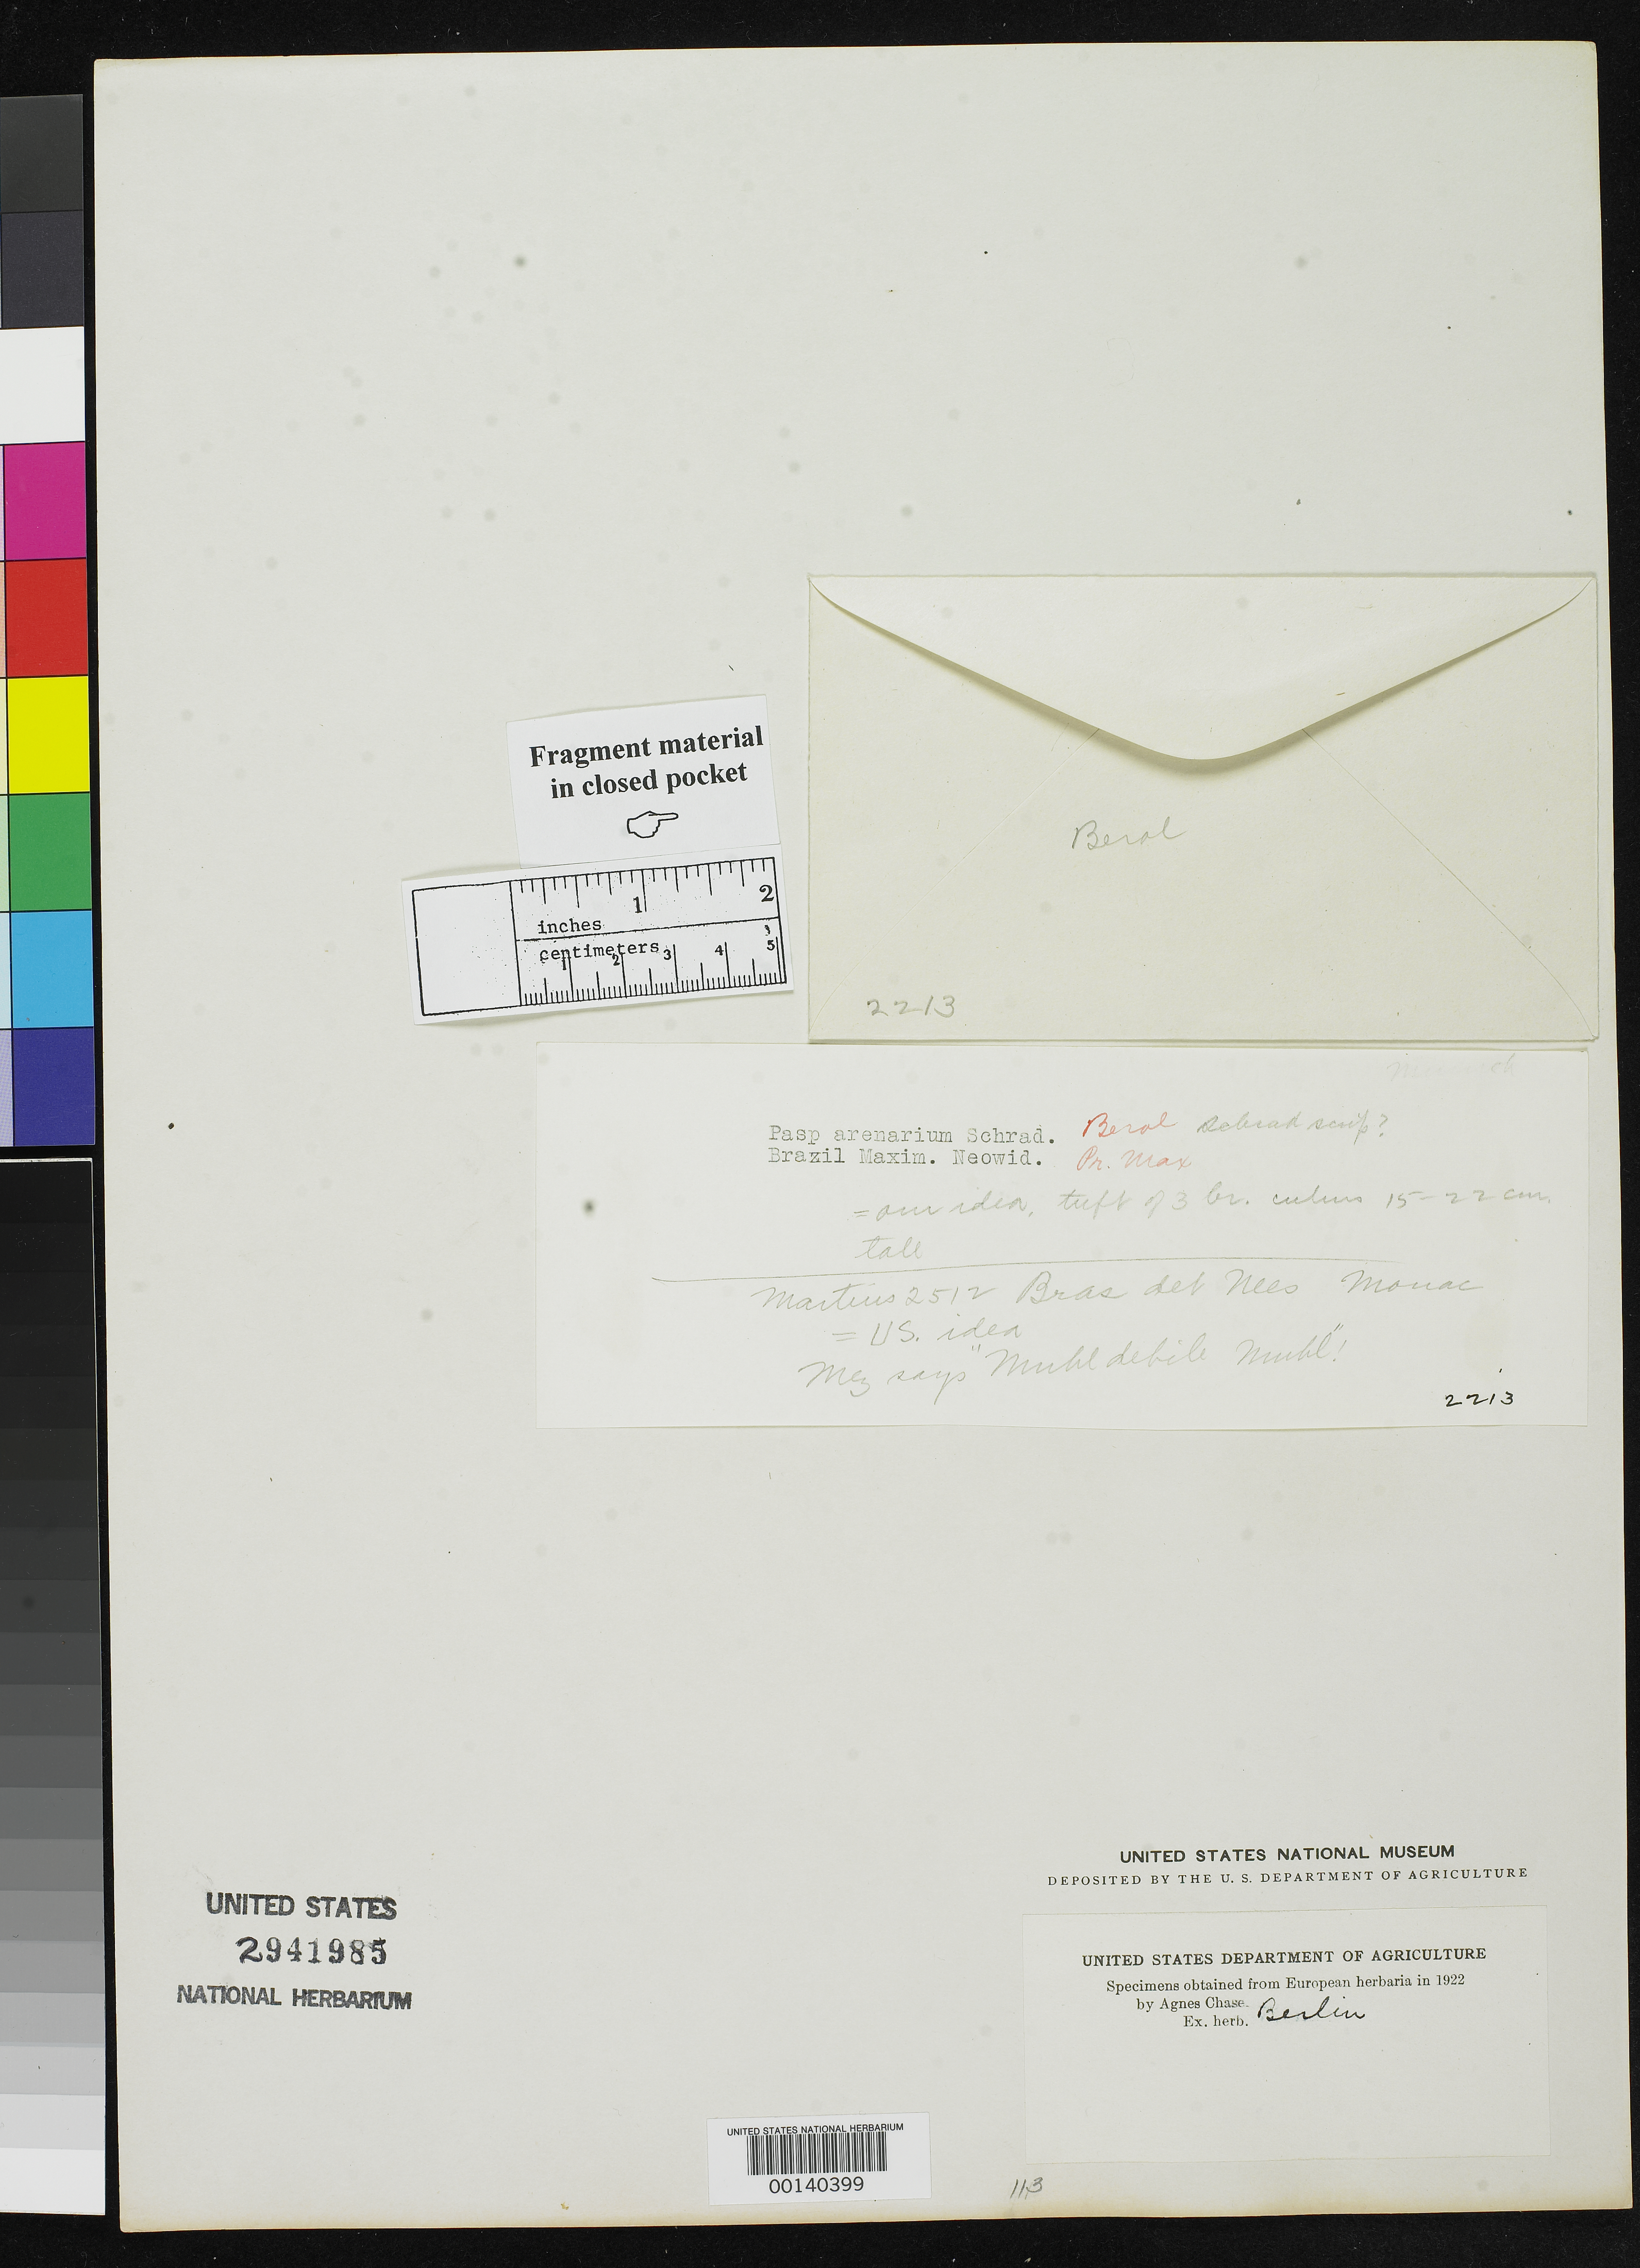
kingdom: Plantae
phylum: Tracheophyta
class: Liliopsida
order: Poales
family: Poaceae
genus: Paspalum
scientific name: Paspalum arenarium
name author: Schrad. in Roem. & Schult.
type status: Type Fragment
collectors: M. Neuwied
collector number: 2512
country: Brazil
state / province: Minas Gerais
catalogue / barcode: US 2941985